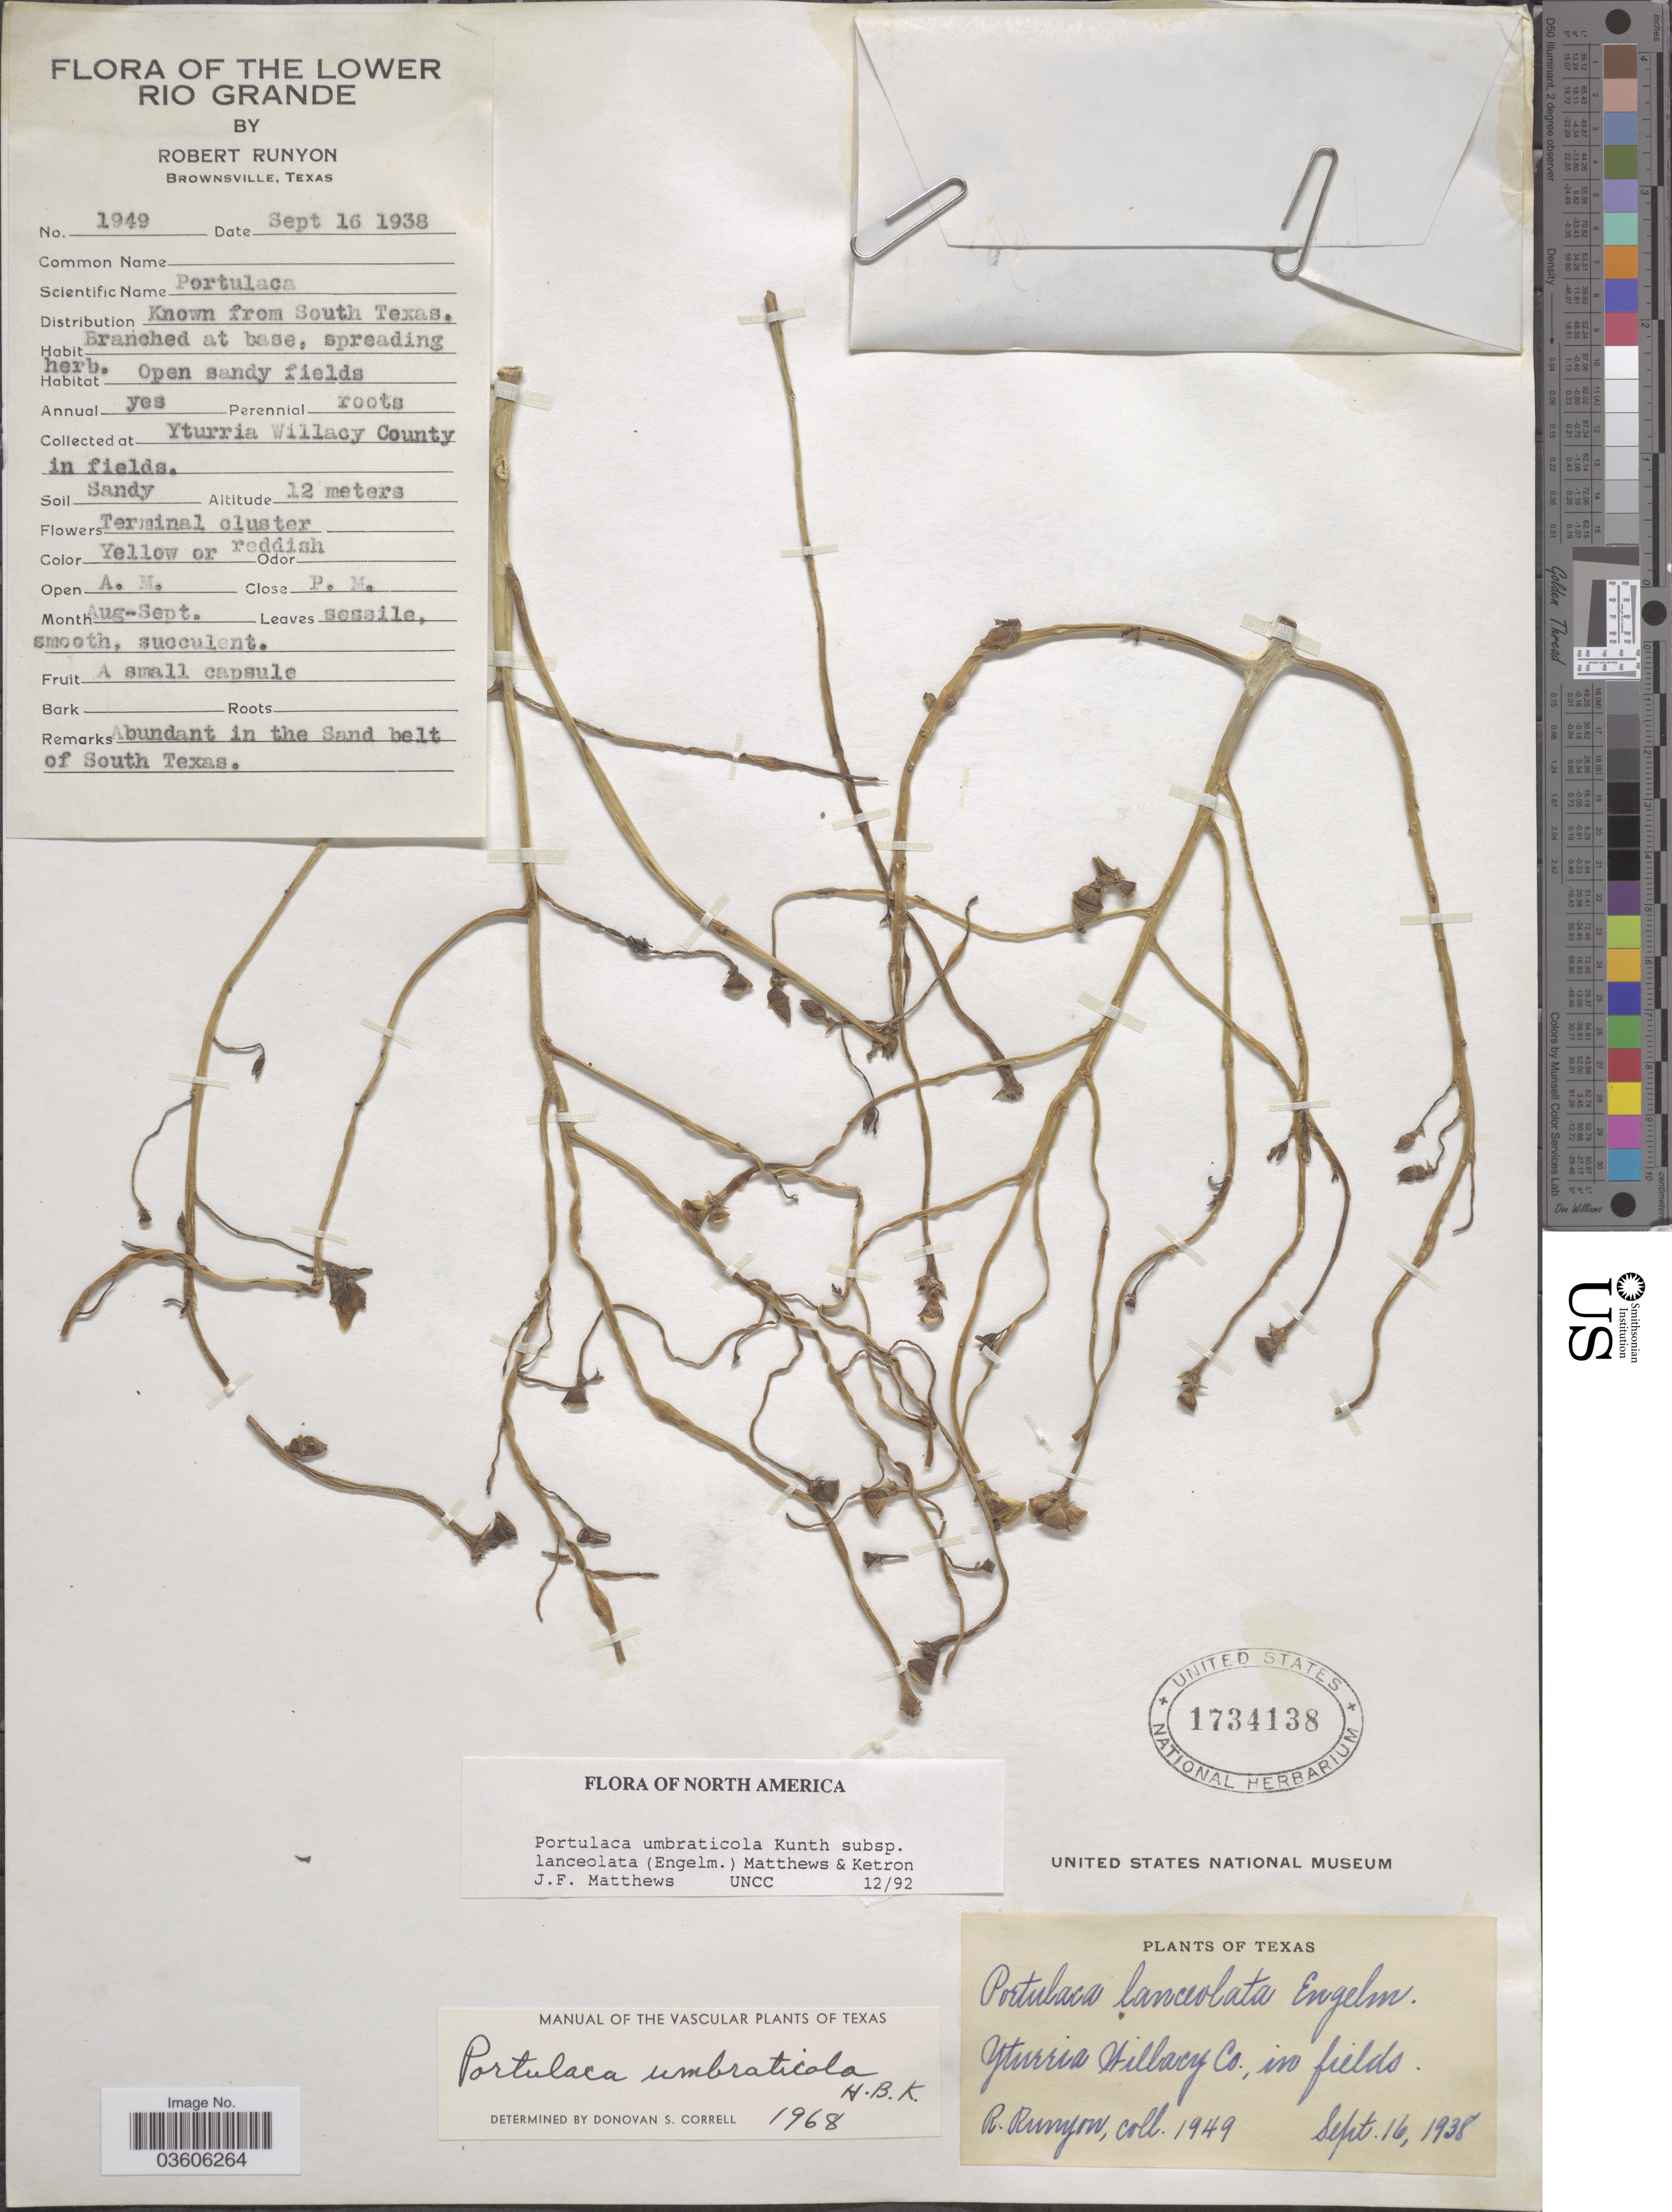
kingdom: Plantae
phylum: Tracheophyta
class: Magnoliopsida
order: Caryophyllales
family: Portulacaceae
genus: Portulaca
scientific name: Portulaca umbraticola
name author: Kunth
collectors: R. Runyon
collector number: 1949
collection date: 1938-09-16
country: United States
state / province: Texas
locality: The Lower Rio Grande. Yturria Willacy County in fields.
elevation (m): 12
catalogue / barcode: US 1734138